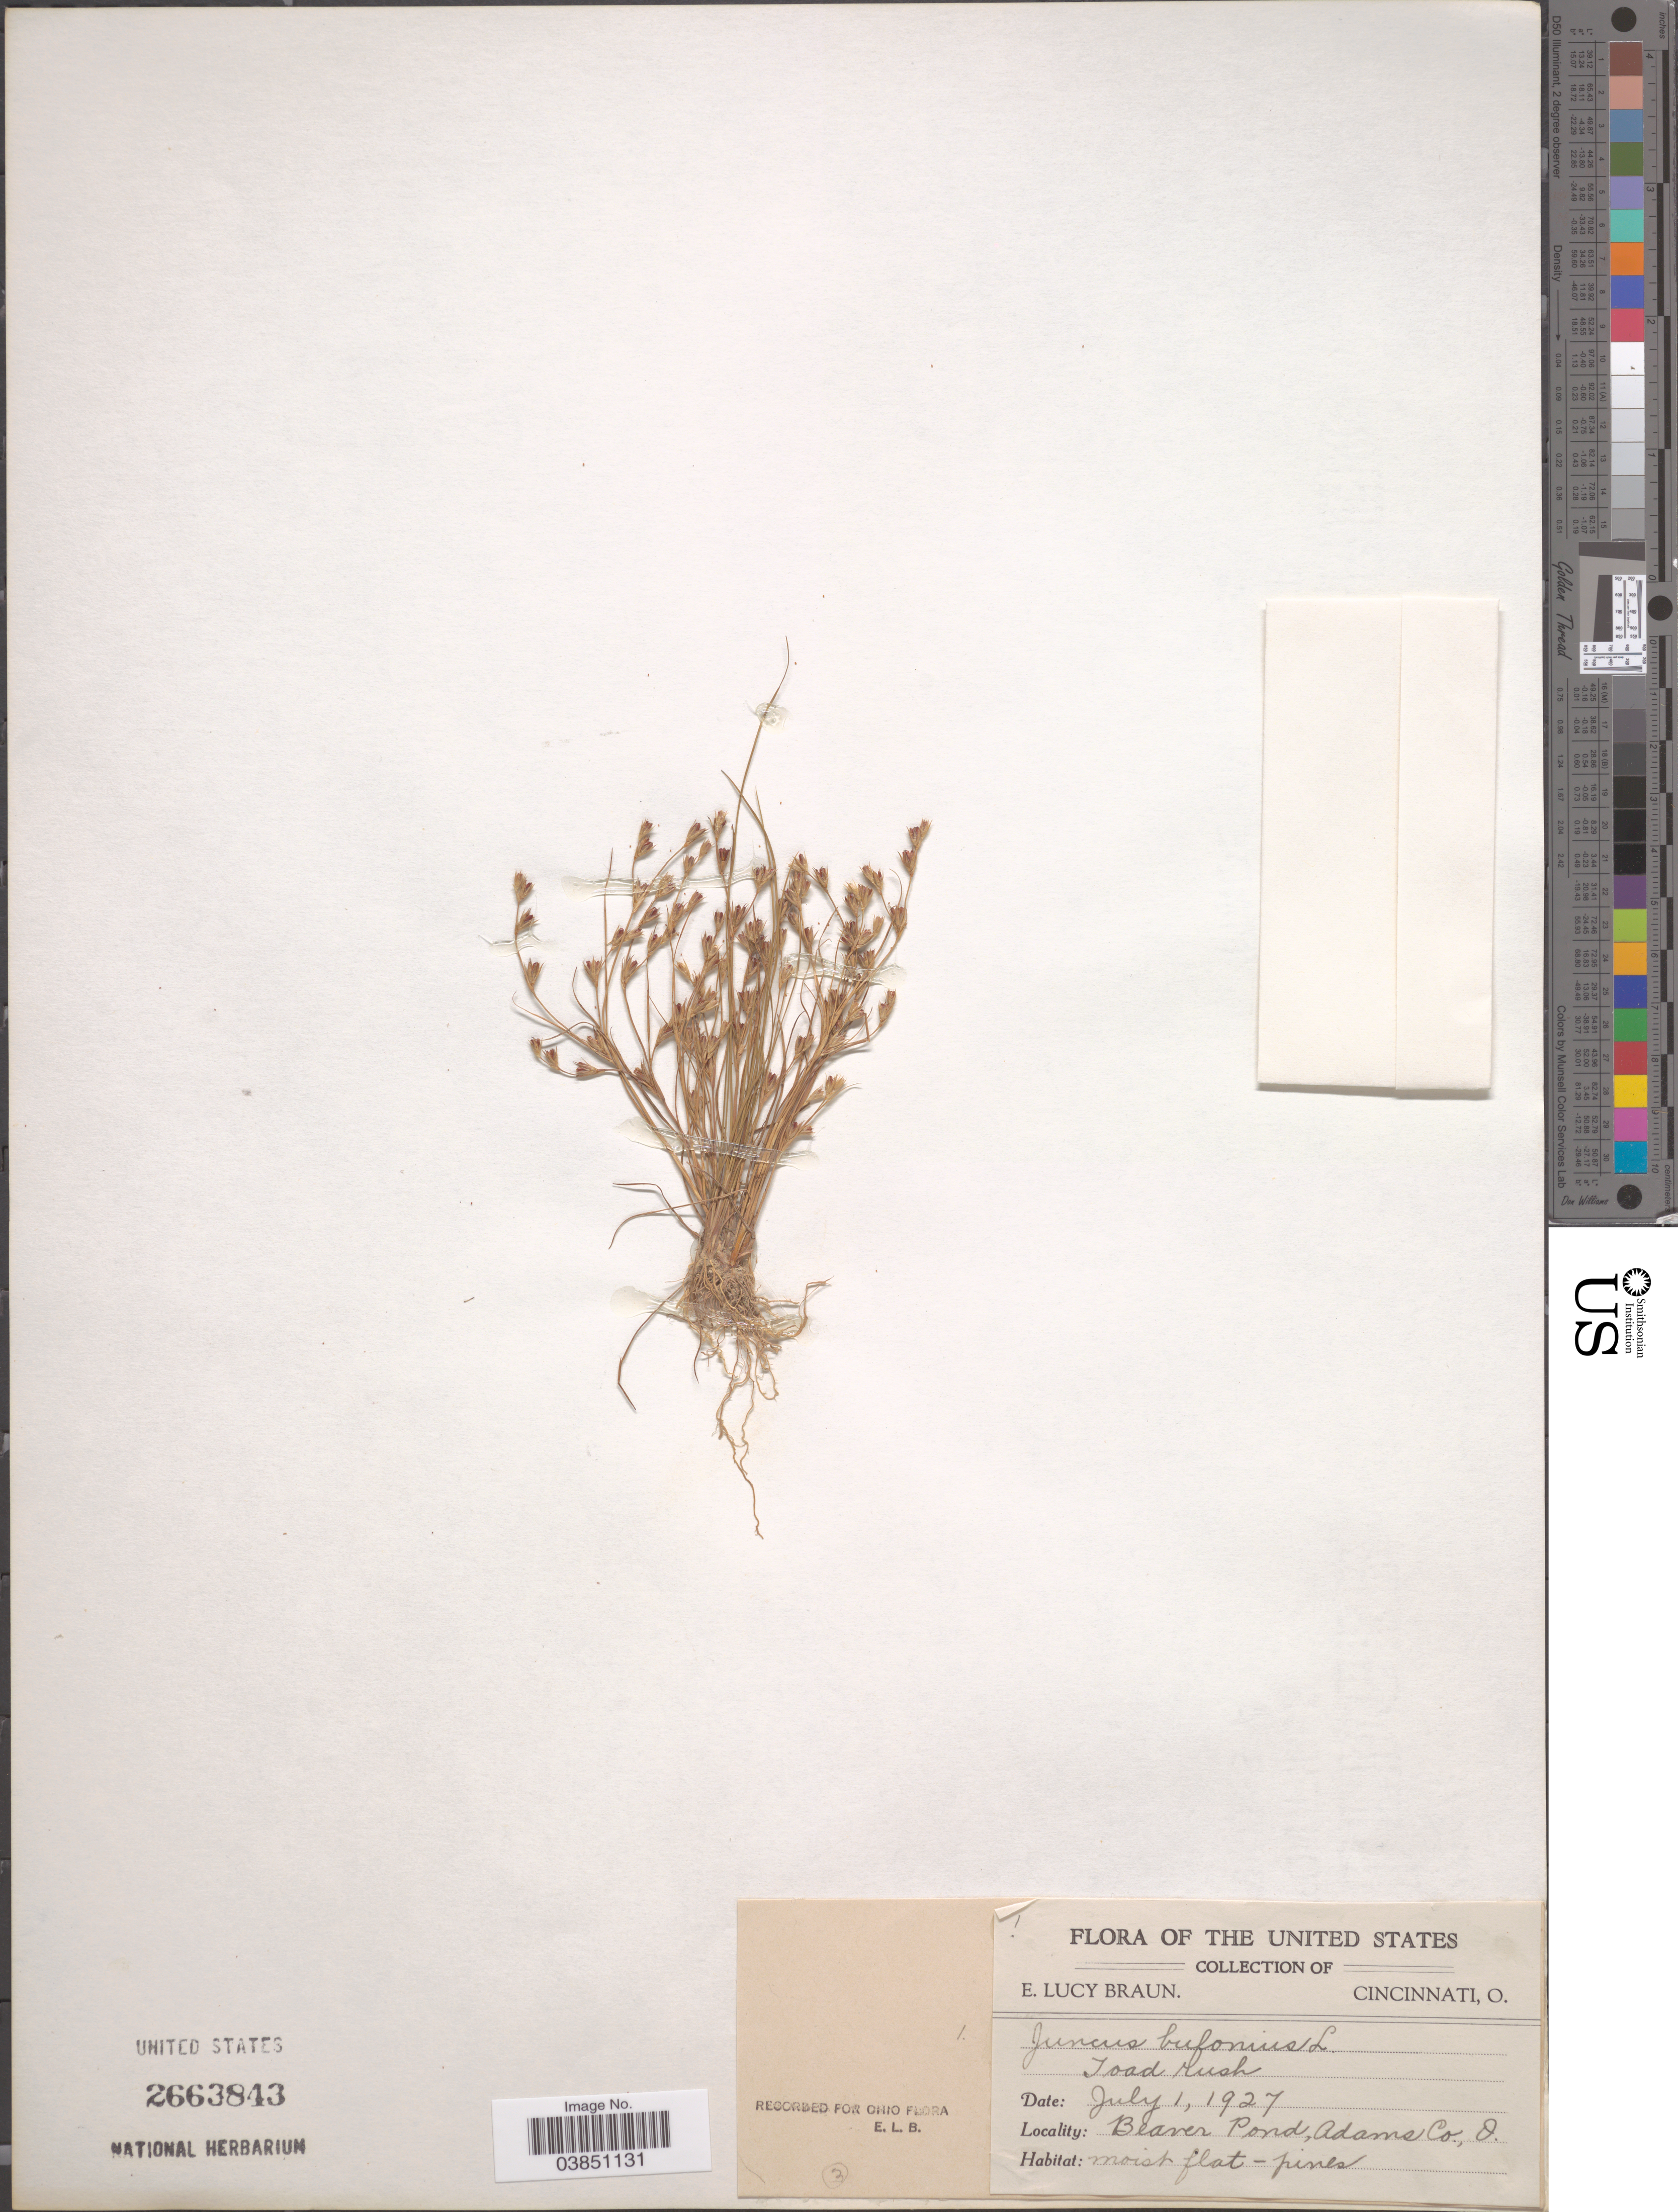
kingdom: Plantae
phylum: Tracheophyta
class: Liliopsida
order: Poales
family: Juncaceae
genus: Juncus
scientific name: Juncus bufonius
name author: L.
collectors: E. L. Braun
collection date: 1927-07-01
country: United States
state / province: Ohio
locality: Beaver Pond, Adams Co.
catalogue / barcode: US 2663843